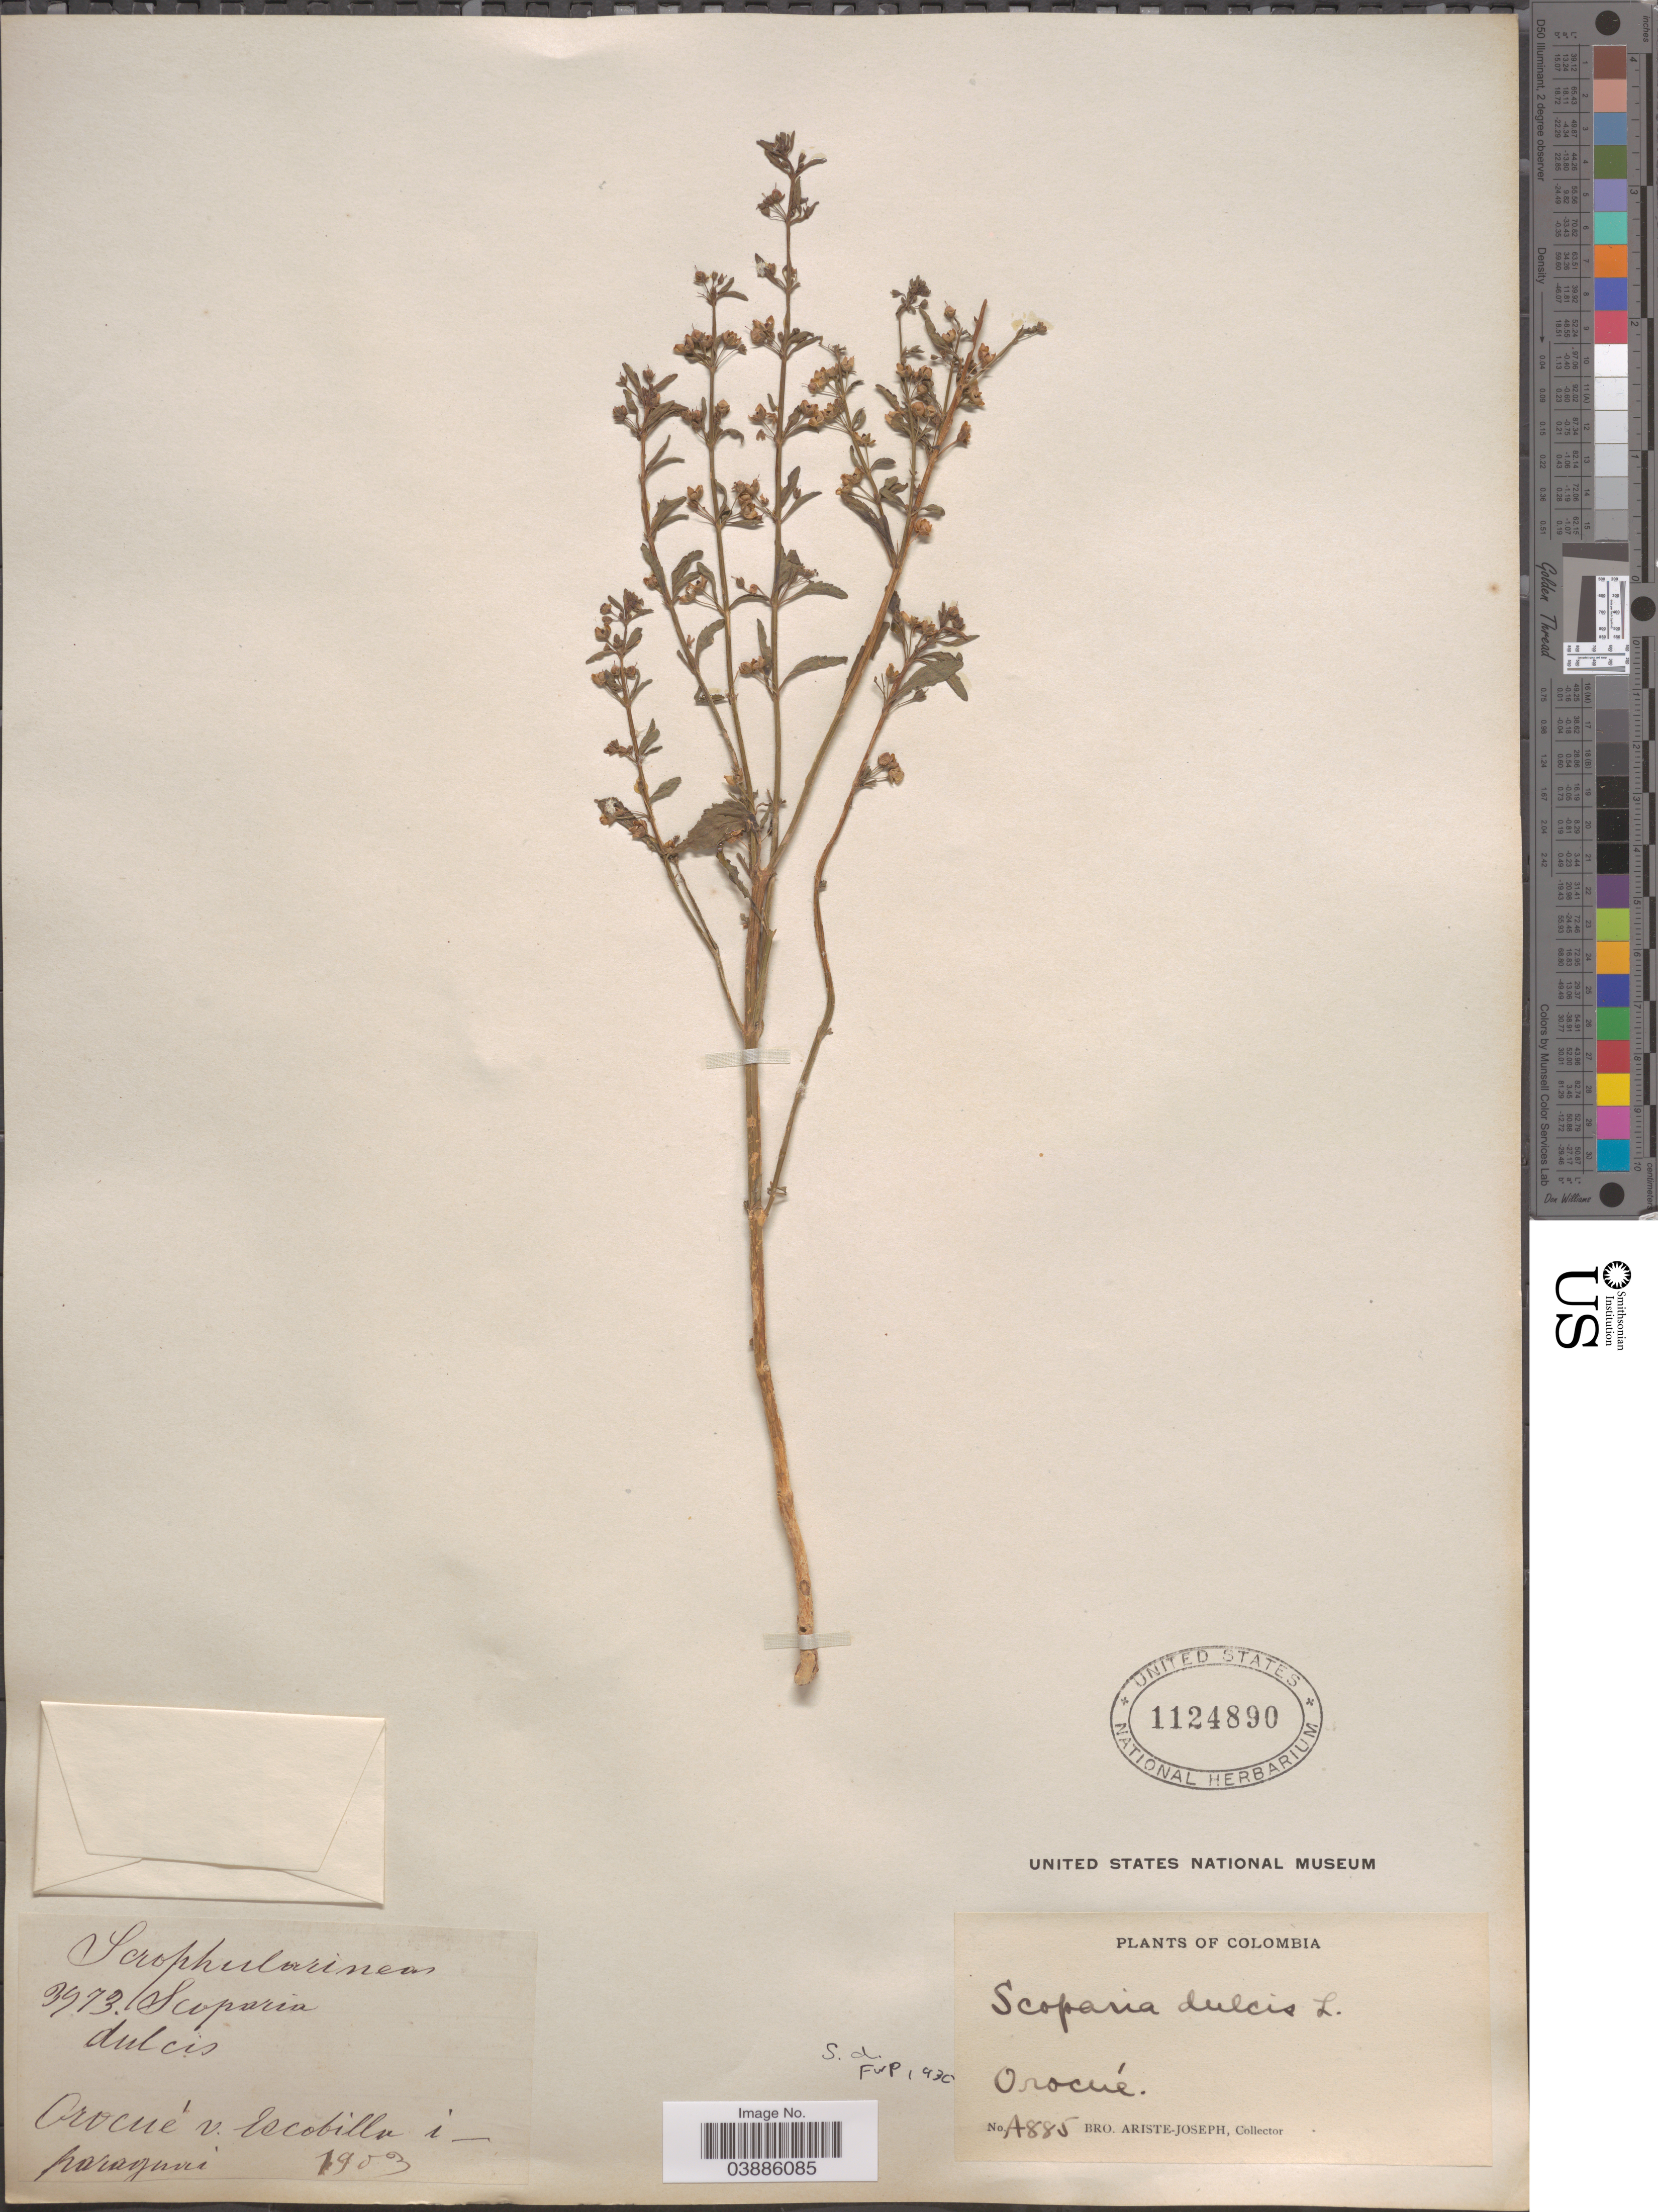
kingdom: Plantae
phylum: Tracheophyta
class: Magnoliopsida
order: Lamiales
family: Plantaginaceae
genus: Scoparia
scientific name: Scoparia dulcis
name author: L.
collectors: Bro. Ariste-Joseph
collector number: A885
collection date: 1903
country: Colombia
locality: Orocué v. Escobilla i Paraguaná.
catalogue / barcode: US 1124890